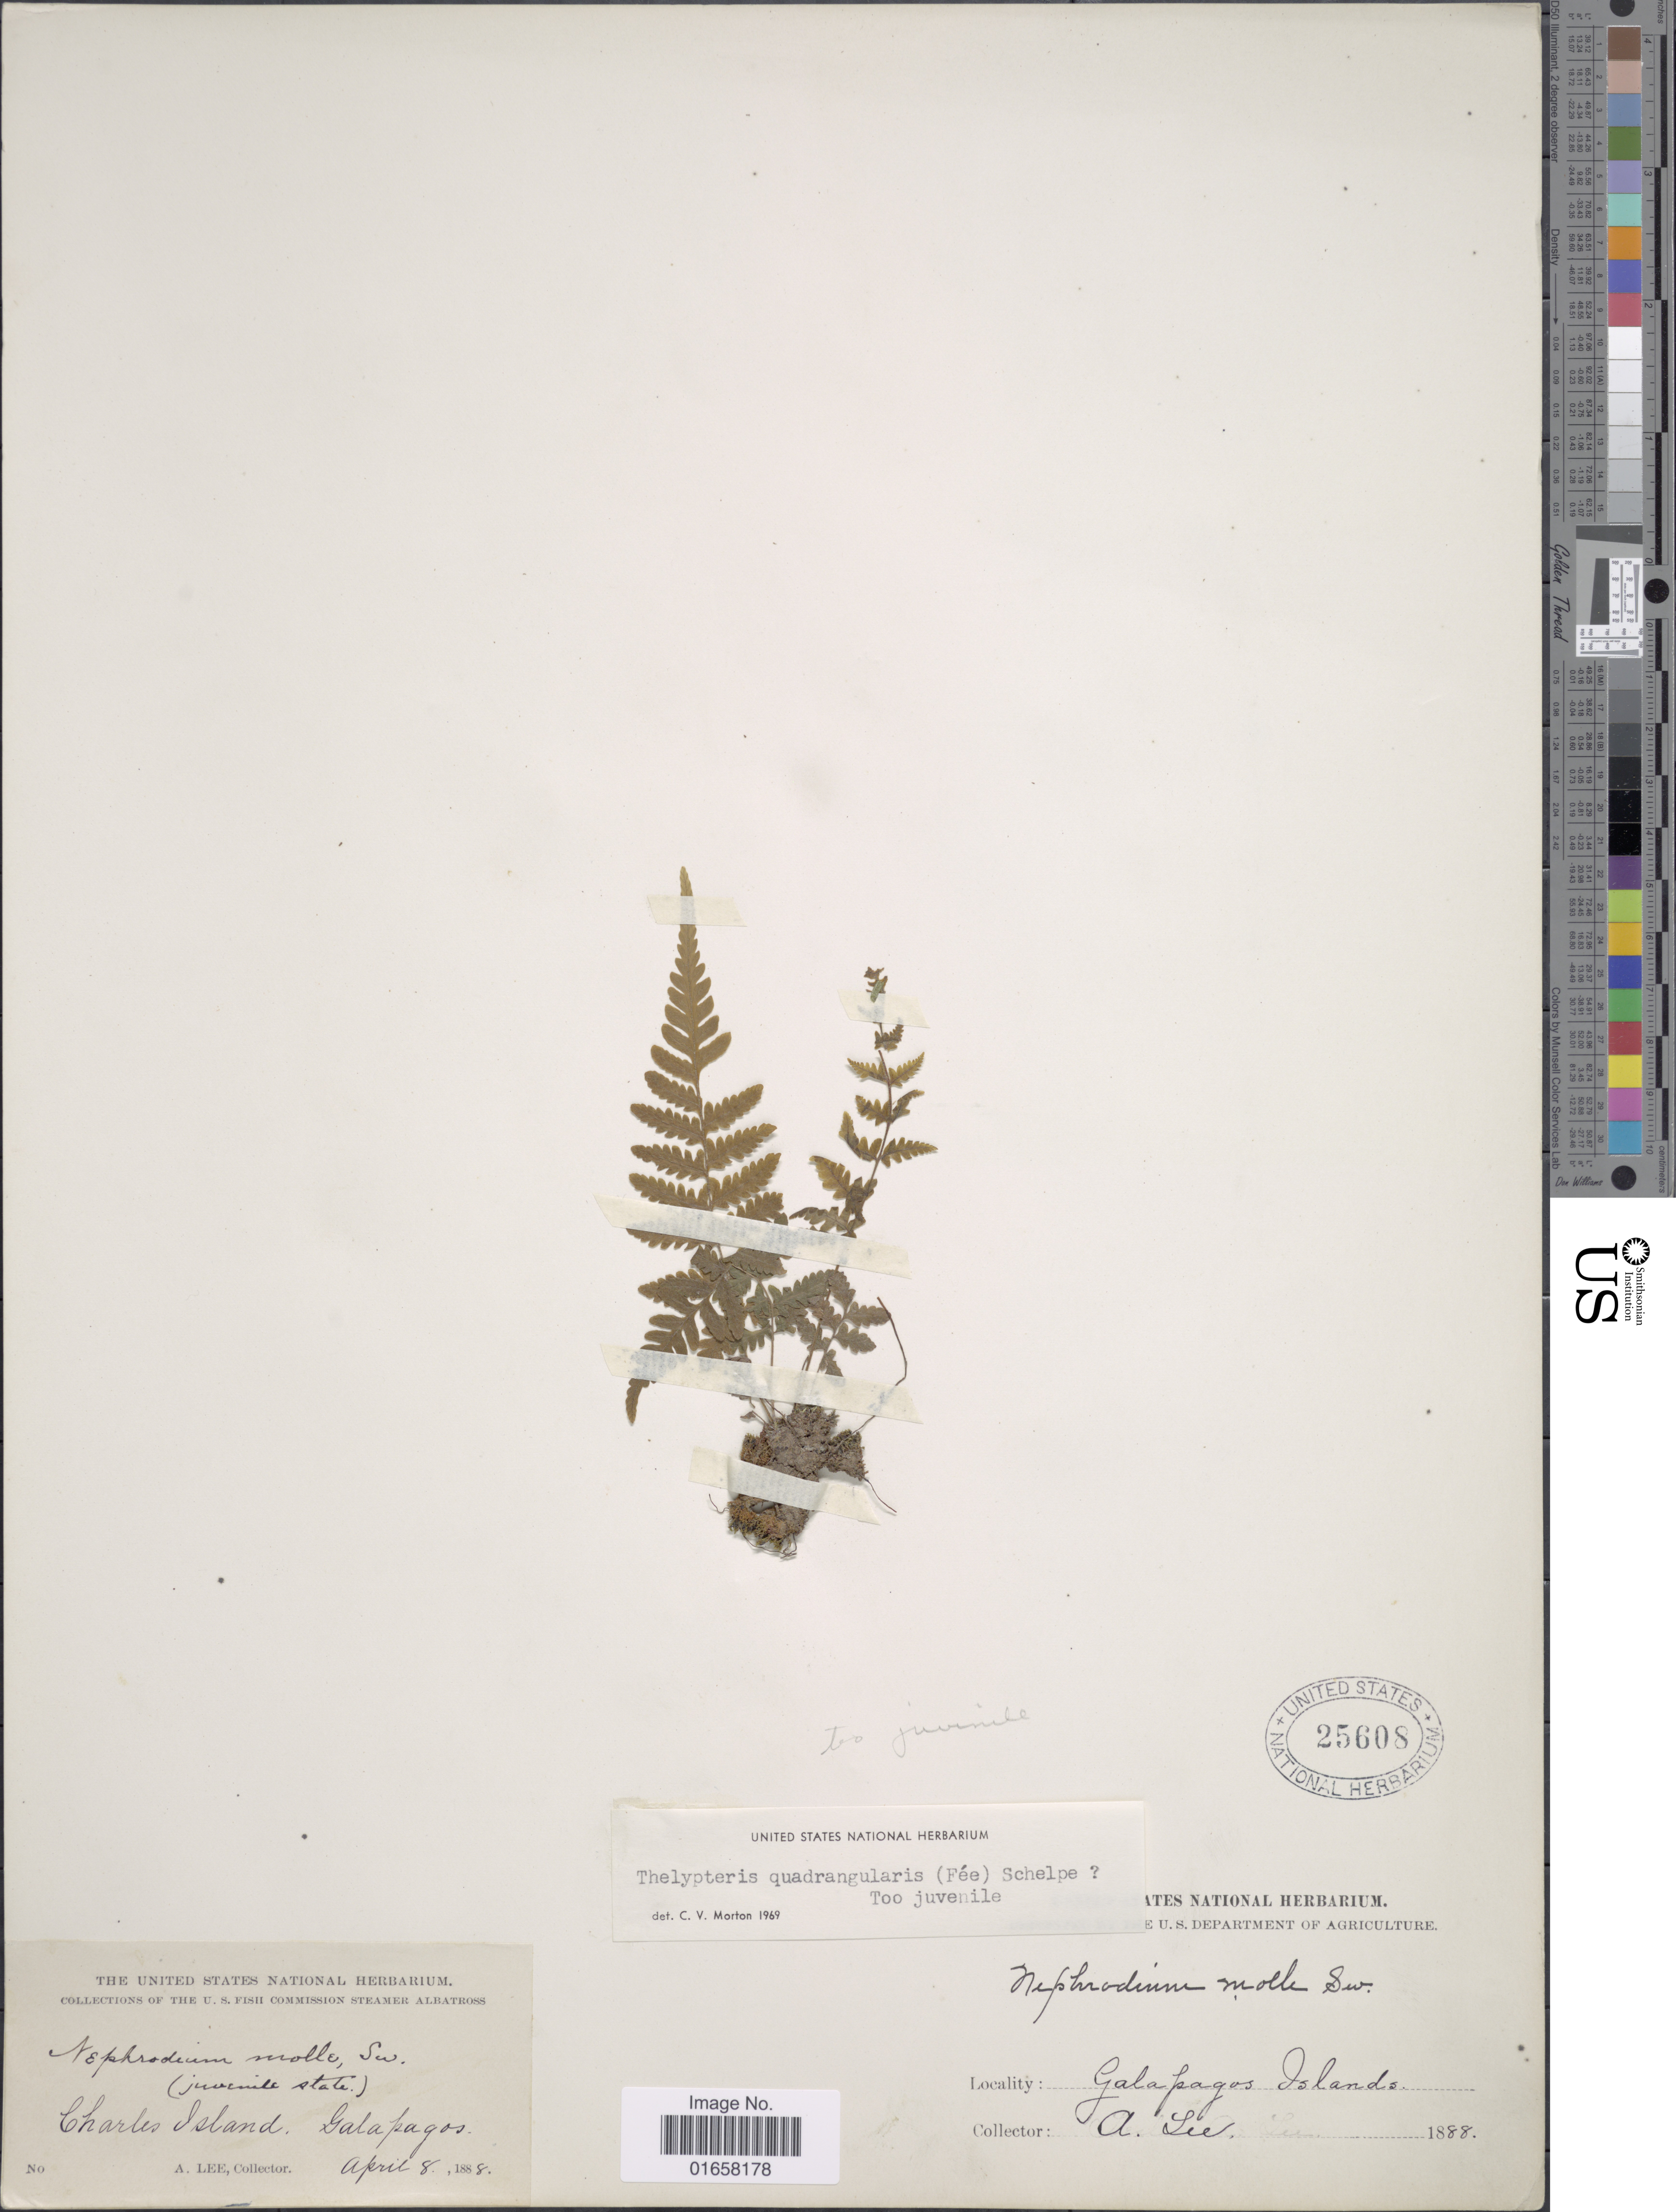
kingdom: Plantae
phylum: Tracheophyta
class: Polypodiopsida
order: Polypodiales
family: Thelypteridaceae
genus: Christella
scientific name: Christella hispidula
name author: (Decne.) Holttum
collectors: A. Lee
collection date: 1888-04-08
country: Ecuador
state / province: Colón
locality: Charles Island, Galapagos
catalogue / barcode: US 25608